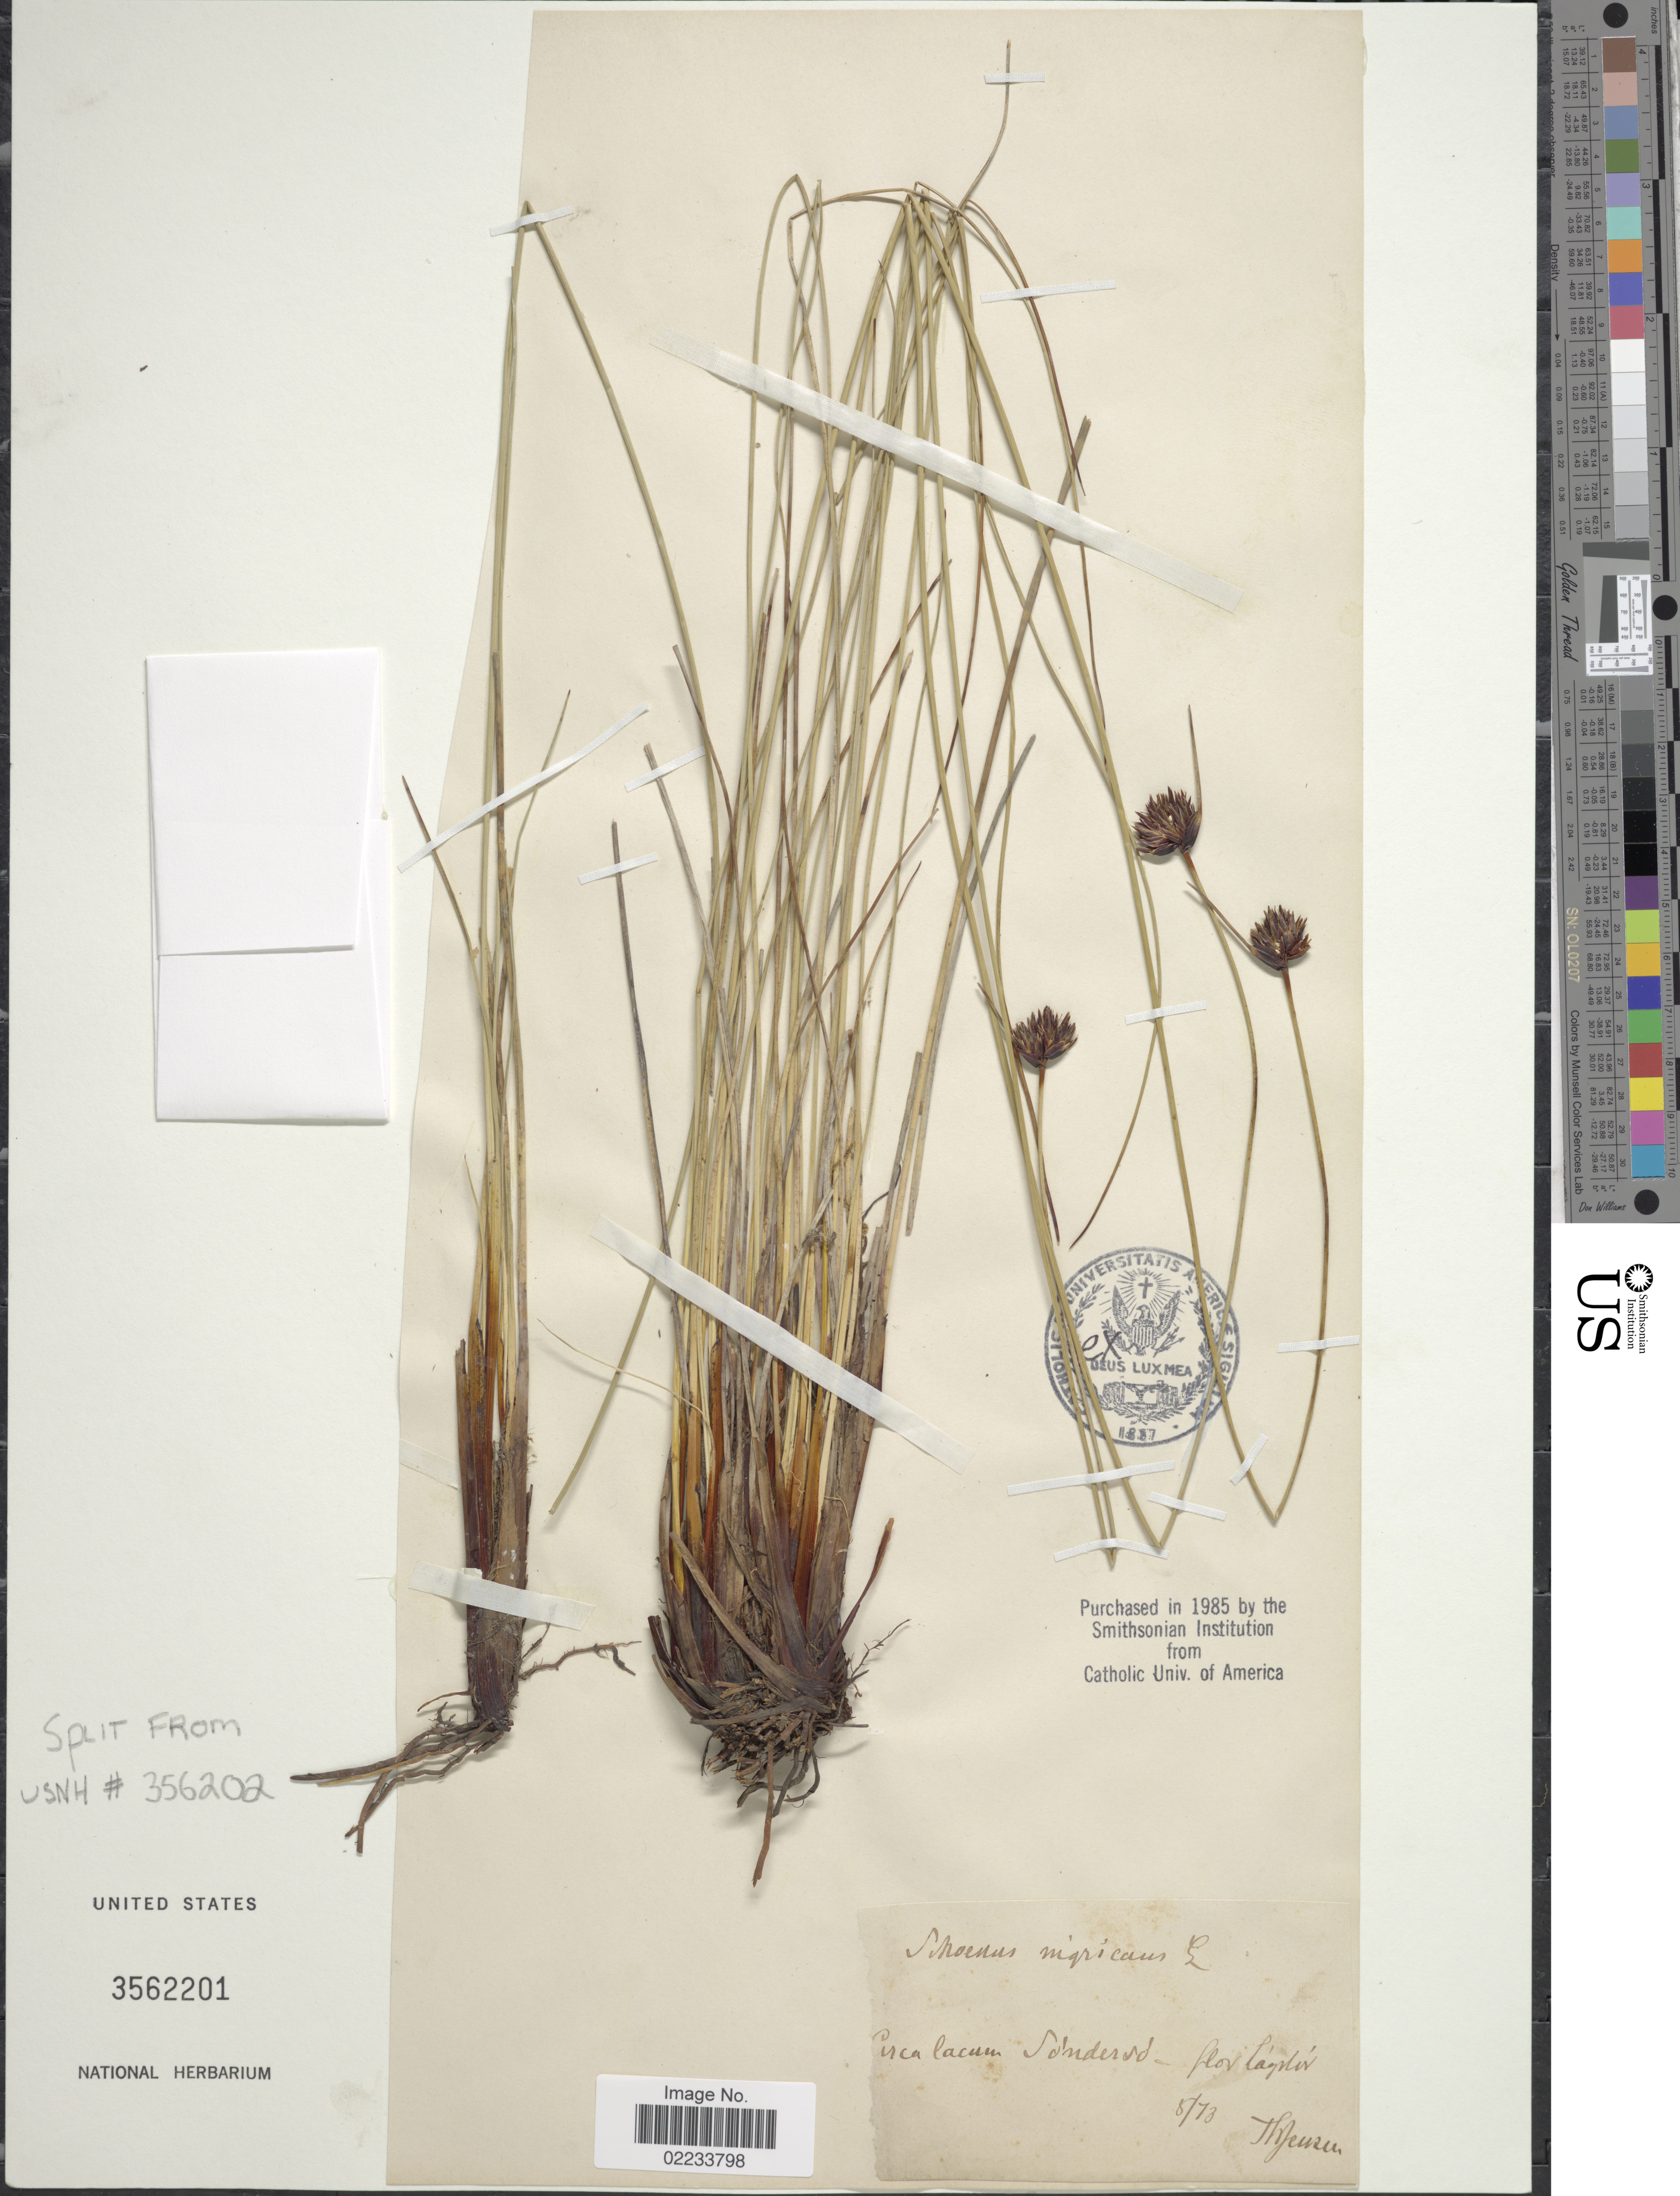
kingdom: Plantae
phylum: Tracheophyta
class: Liliopsida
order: Poales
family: Cyperaceae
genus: Schoenus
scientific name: Schoenus nigricans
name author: L.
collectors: T. Jensen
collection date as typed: Transcribed d/m/y: /5/73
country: Denmark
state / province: Nordjylland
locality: Circa lacum Sonderso Flor Logstor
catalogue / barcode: US 3562201